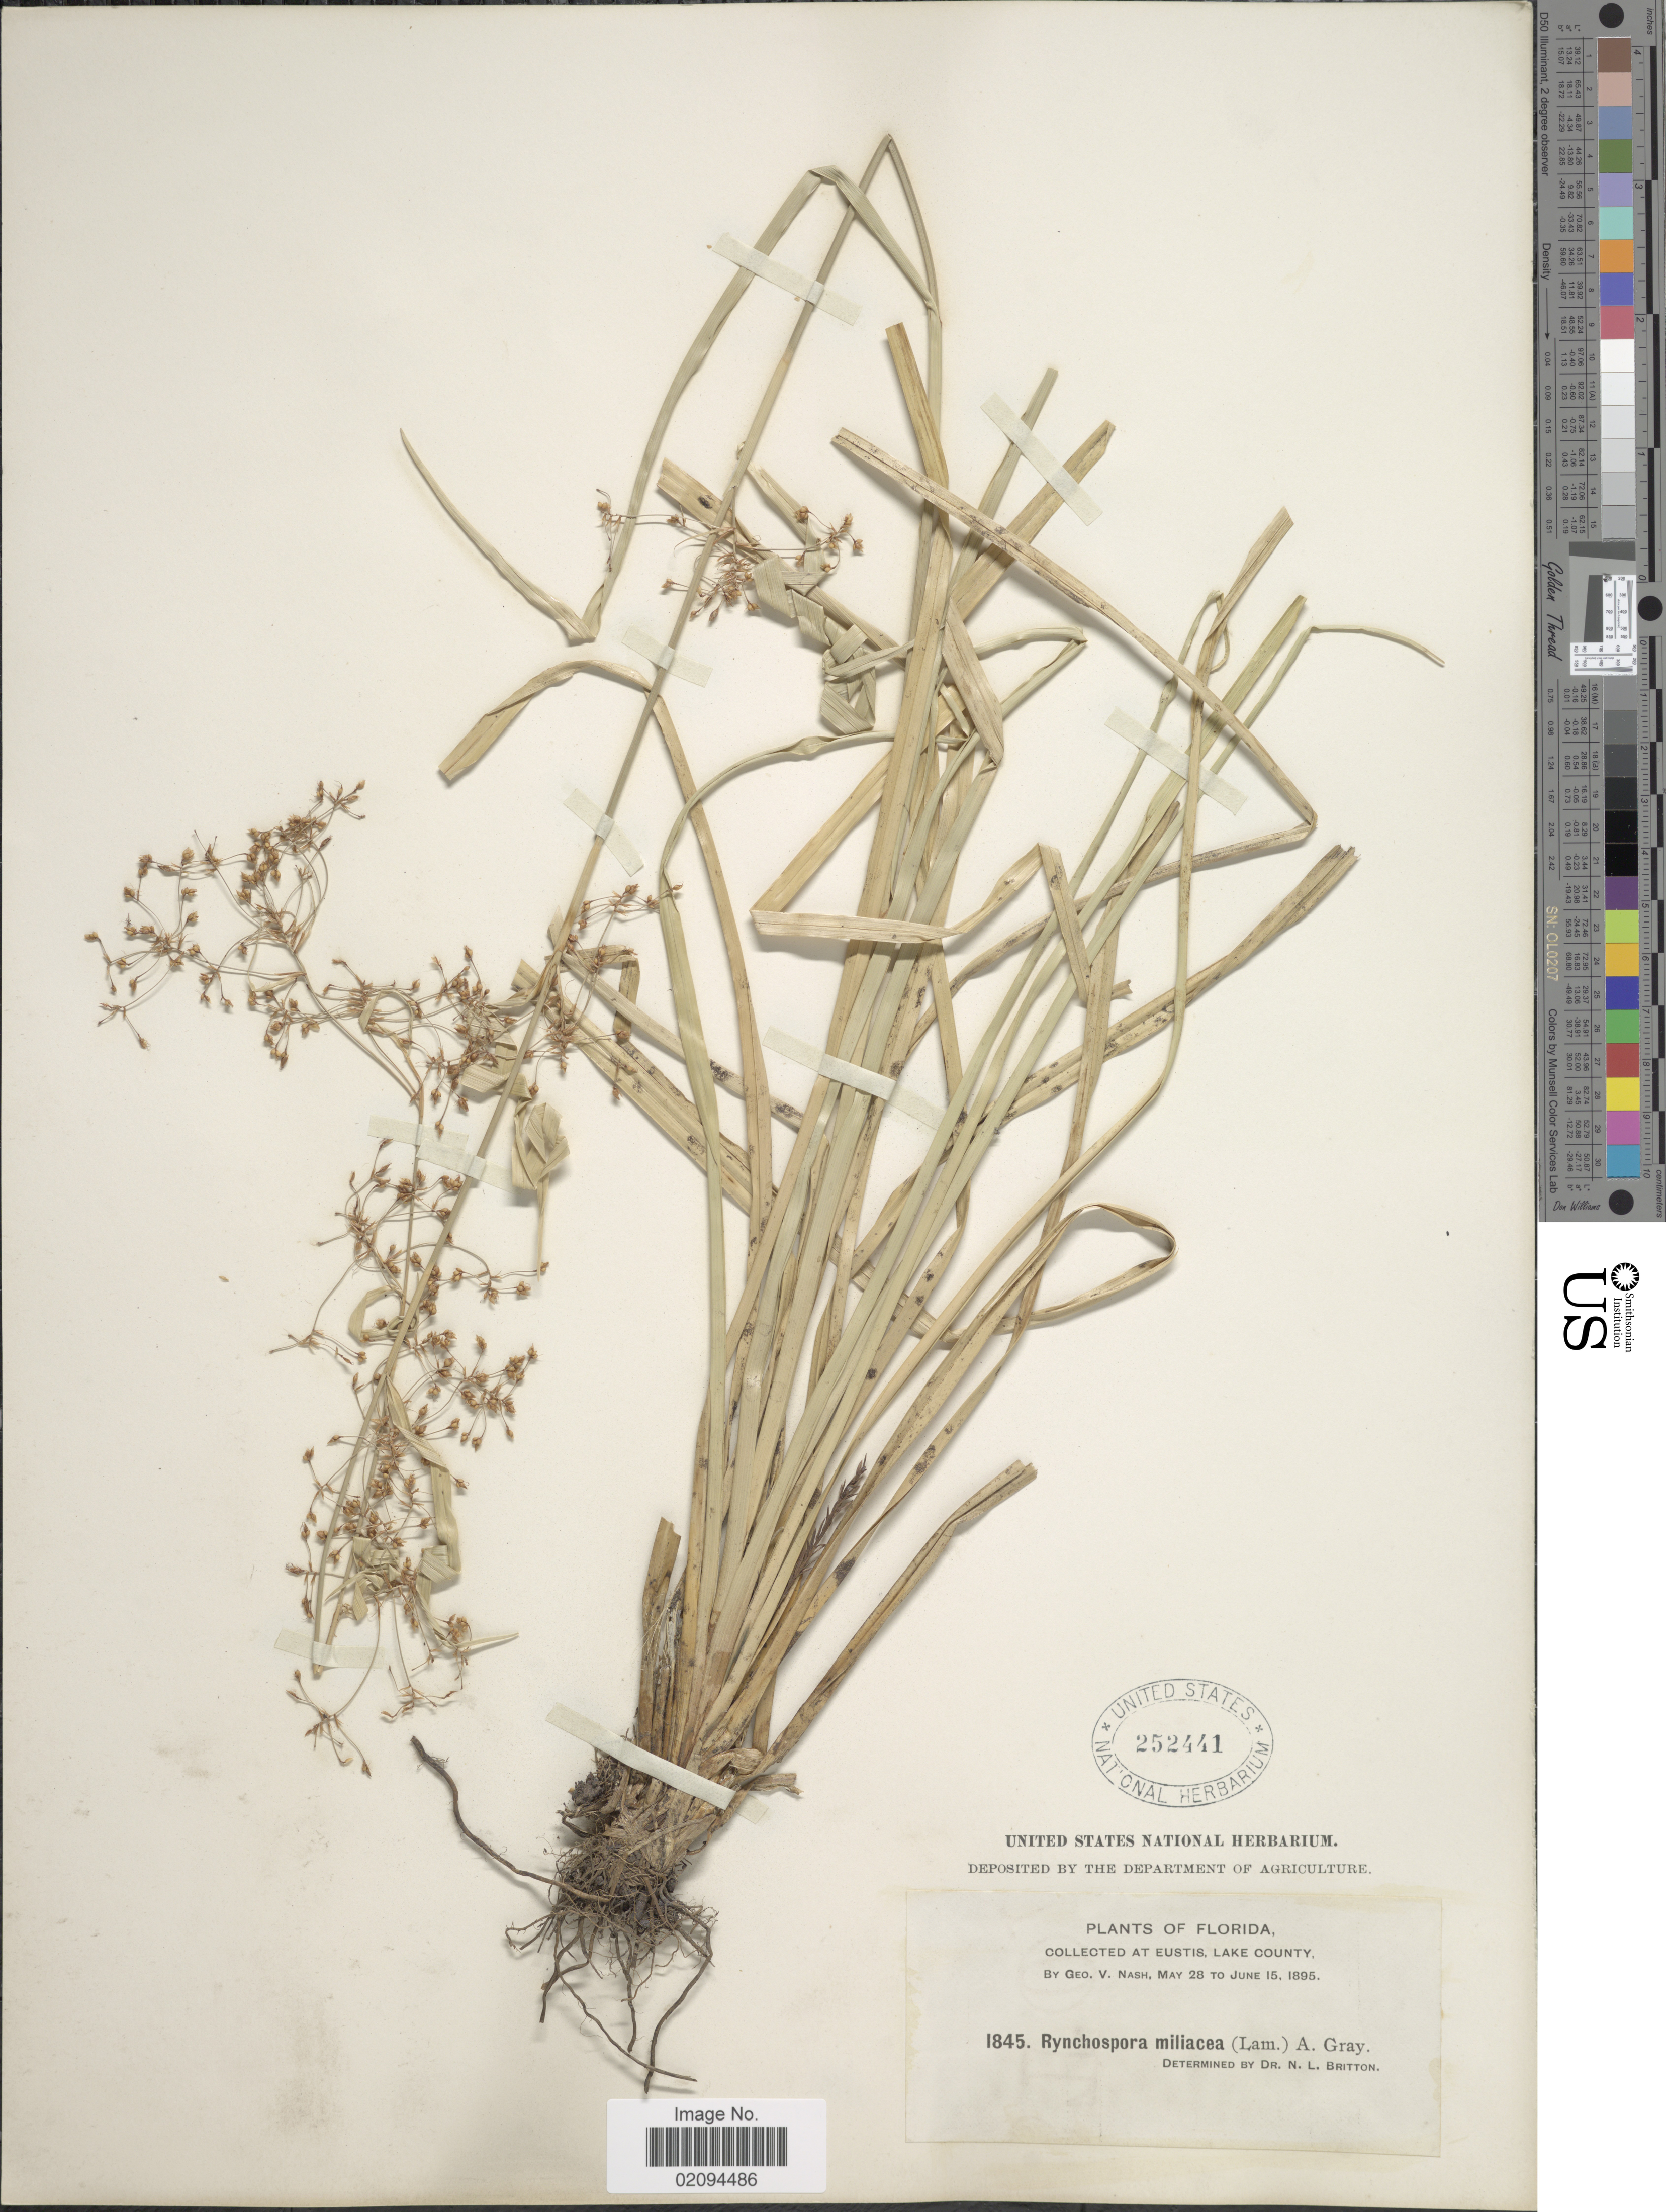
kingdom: Plantae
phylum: Tracheophyta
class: Liliopsida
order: Poales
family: Cyperaceae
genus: Rhynchospora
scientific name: Rhynchospora miliacea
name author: (Lam.) A. Gray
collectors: G. V. Nash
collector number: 1845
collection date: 1895-05-28/1895-06-15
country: United States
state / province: Florida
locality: At Eustis, Lake County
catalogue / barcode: US 252441